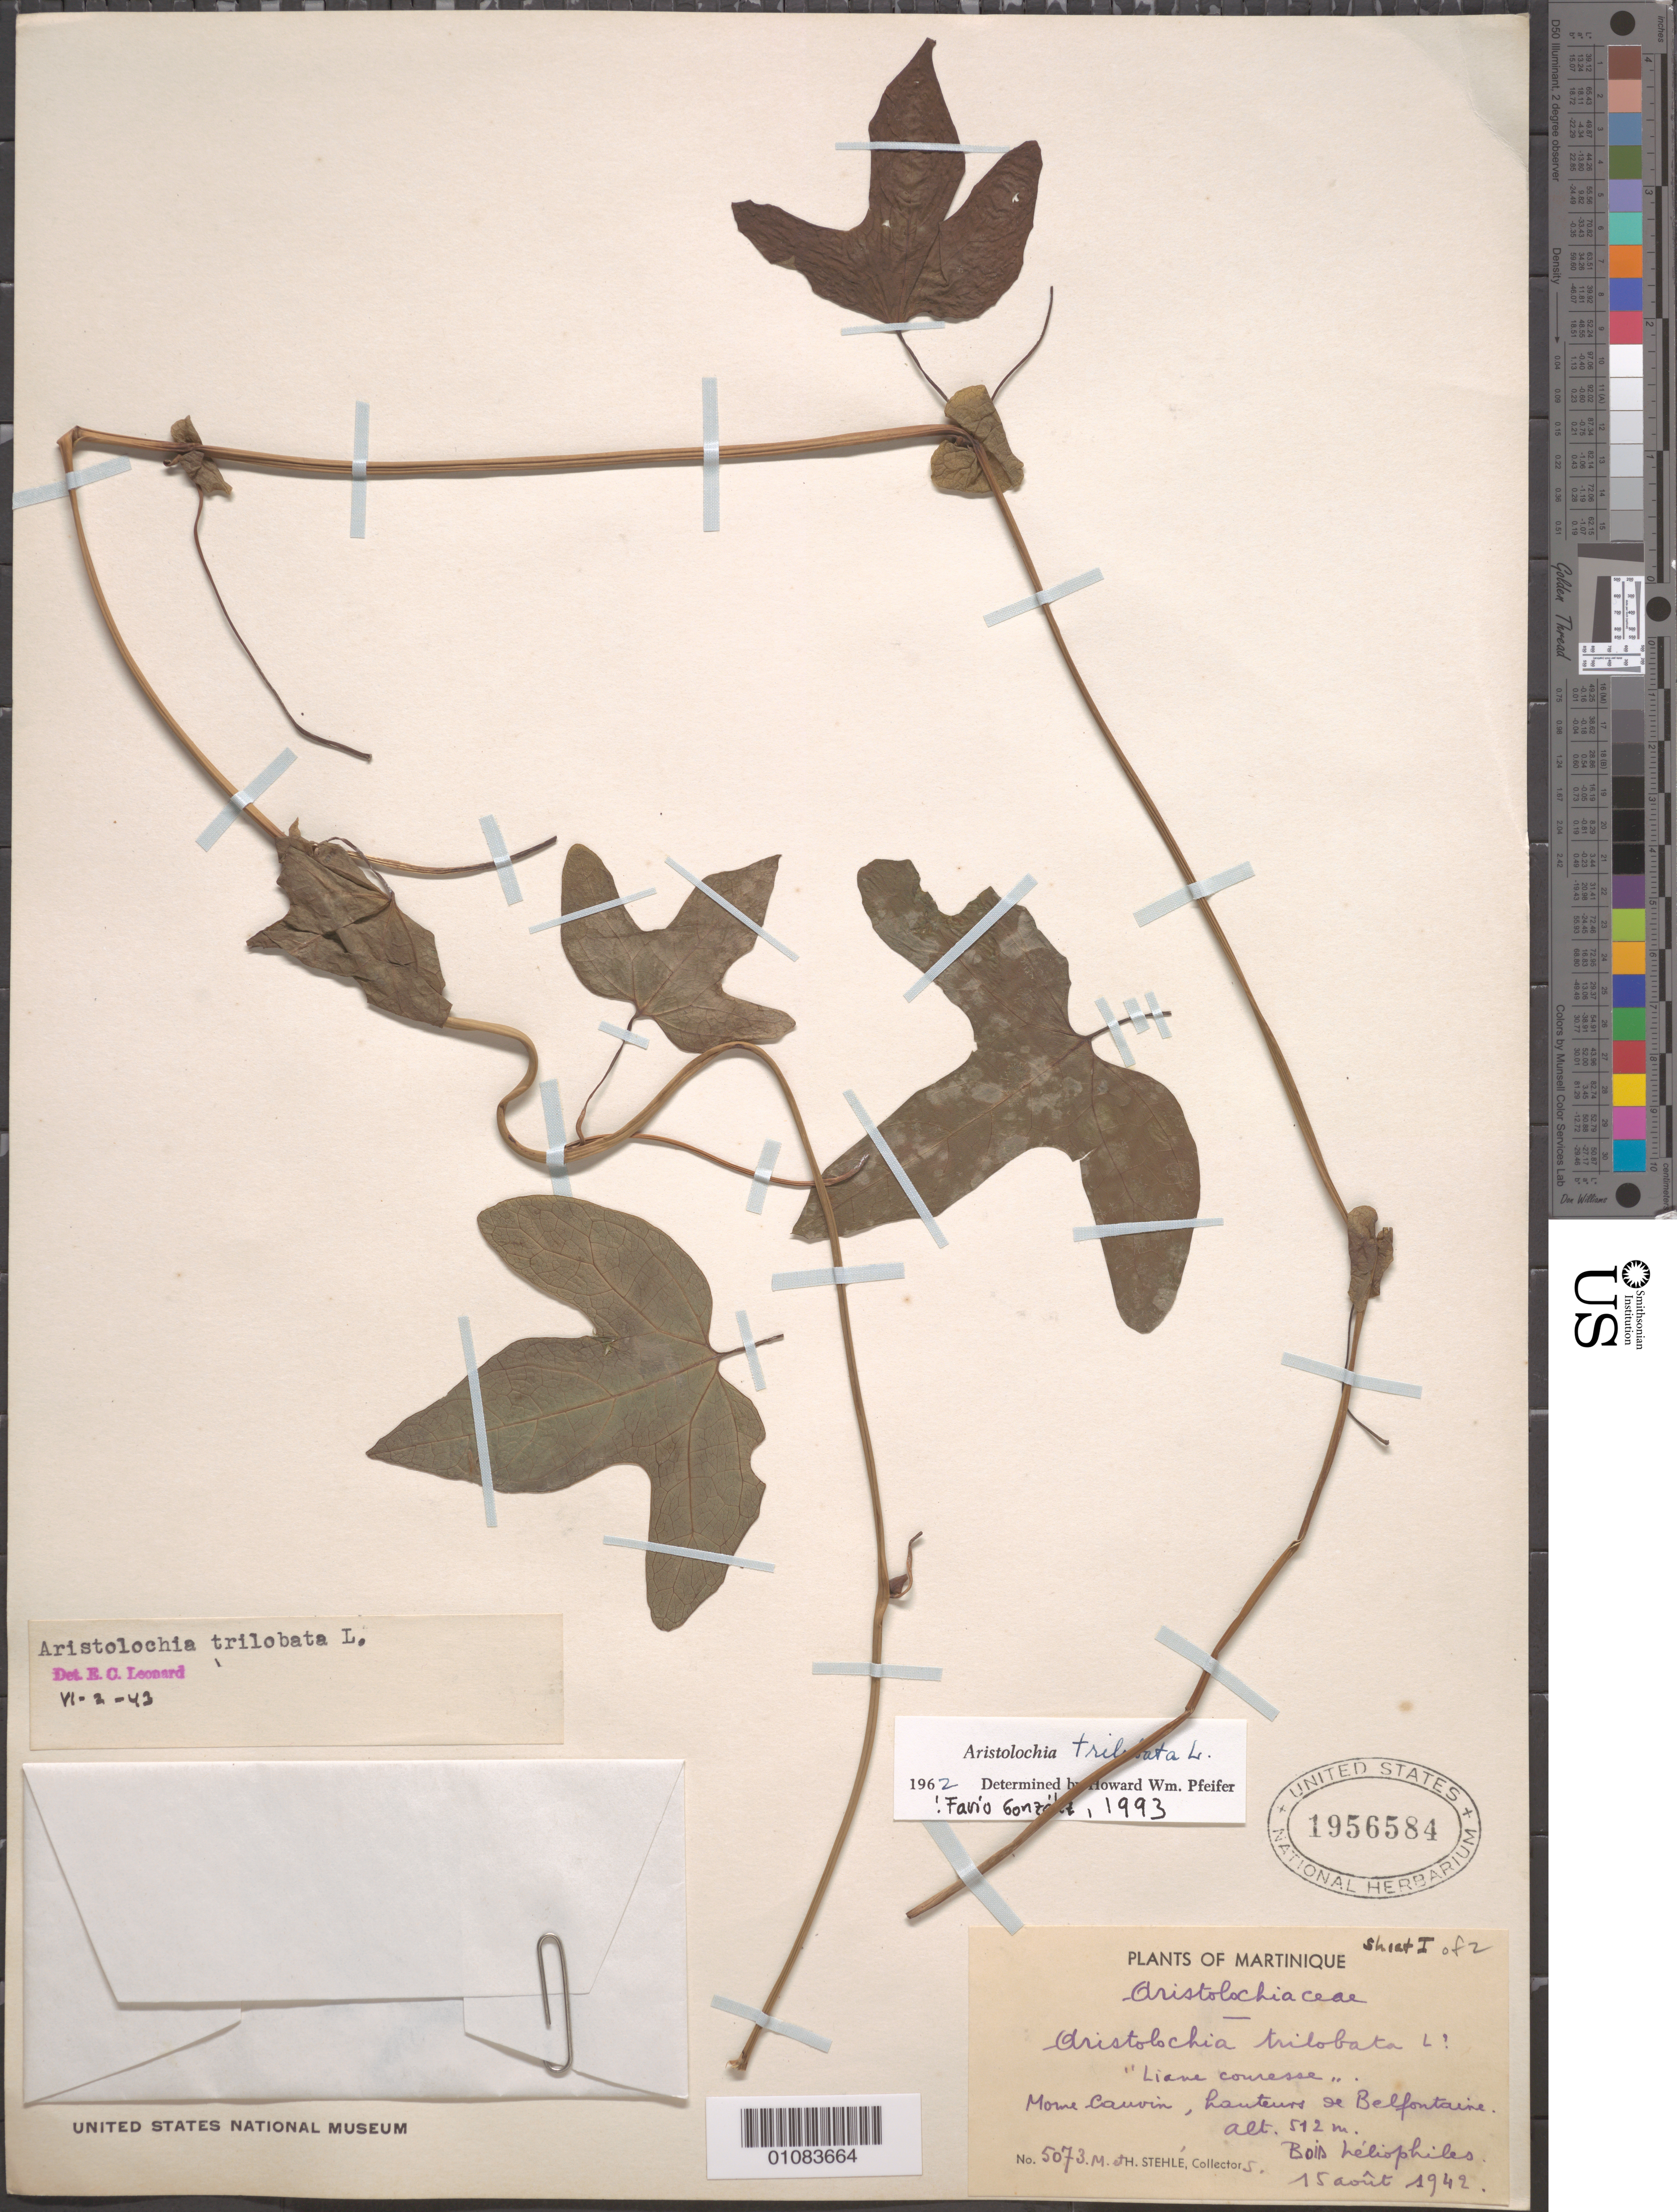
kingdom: Plantae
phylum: Tracheophyta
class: Magnoliopsida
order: Piperales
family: Aristolochiaceae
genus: Aristolochia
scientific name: Aristolochia trilobata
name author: L.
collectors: H. Stehlé & M. Stehlé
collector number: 5073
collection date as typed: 15 Aug 1942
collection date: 1942-08-15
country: Martinique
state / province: Saint-Pierre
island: Martinique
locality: Morne Cauvin, hauteurs de Belfontaine (Bellefontaine)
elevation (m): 512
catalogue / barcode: US 1956584